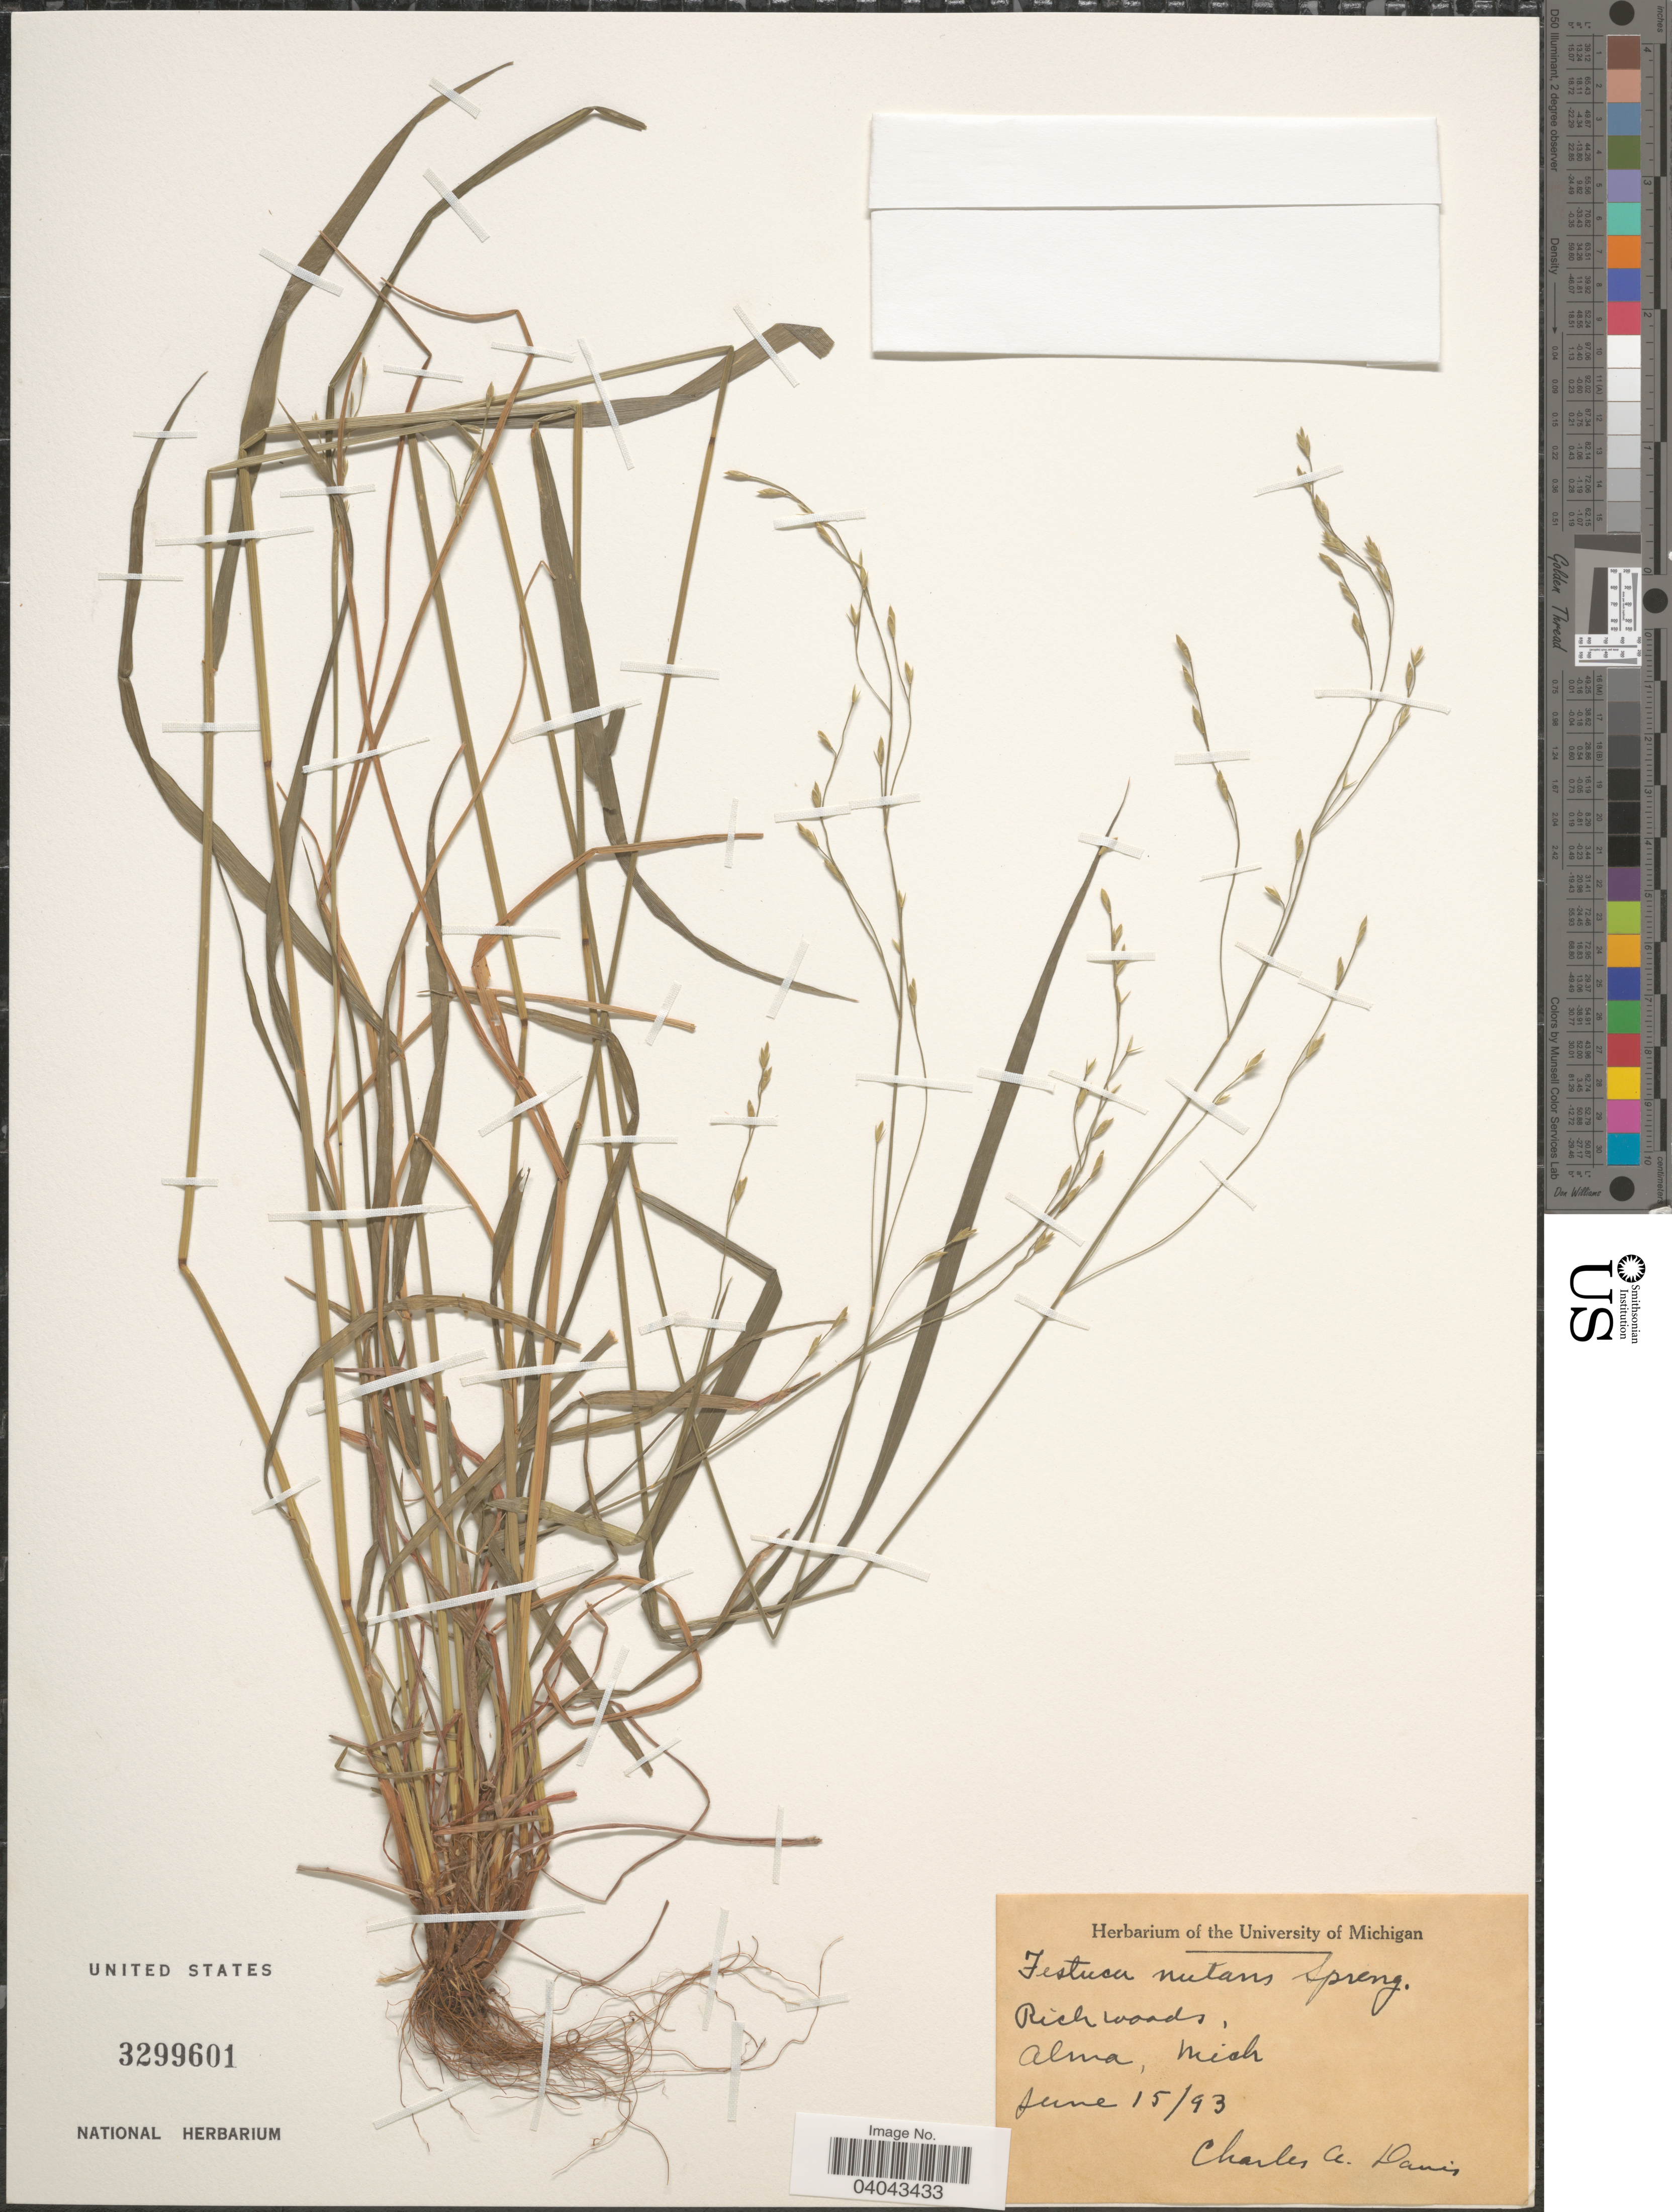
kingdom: Plantae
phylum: Tracheophyta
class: Liliopsida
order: Poales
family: Poaceae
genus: Festuca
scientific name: Festuca nutans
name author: Spreng.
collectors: C. Davis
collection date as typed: Transcribed d/m/y: 15/6/93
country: United States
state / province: Michigan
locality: Alma.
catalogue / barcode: US 3299601